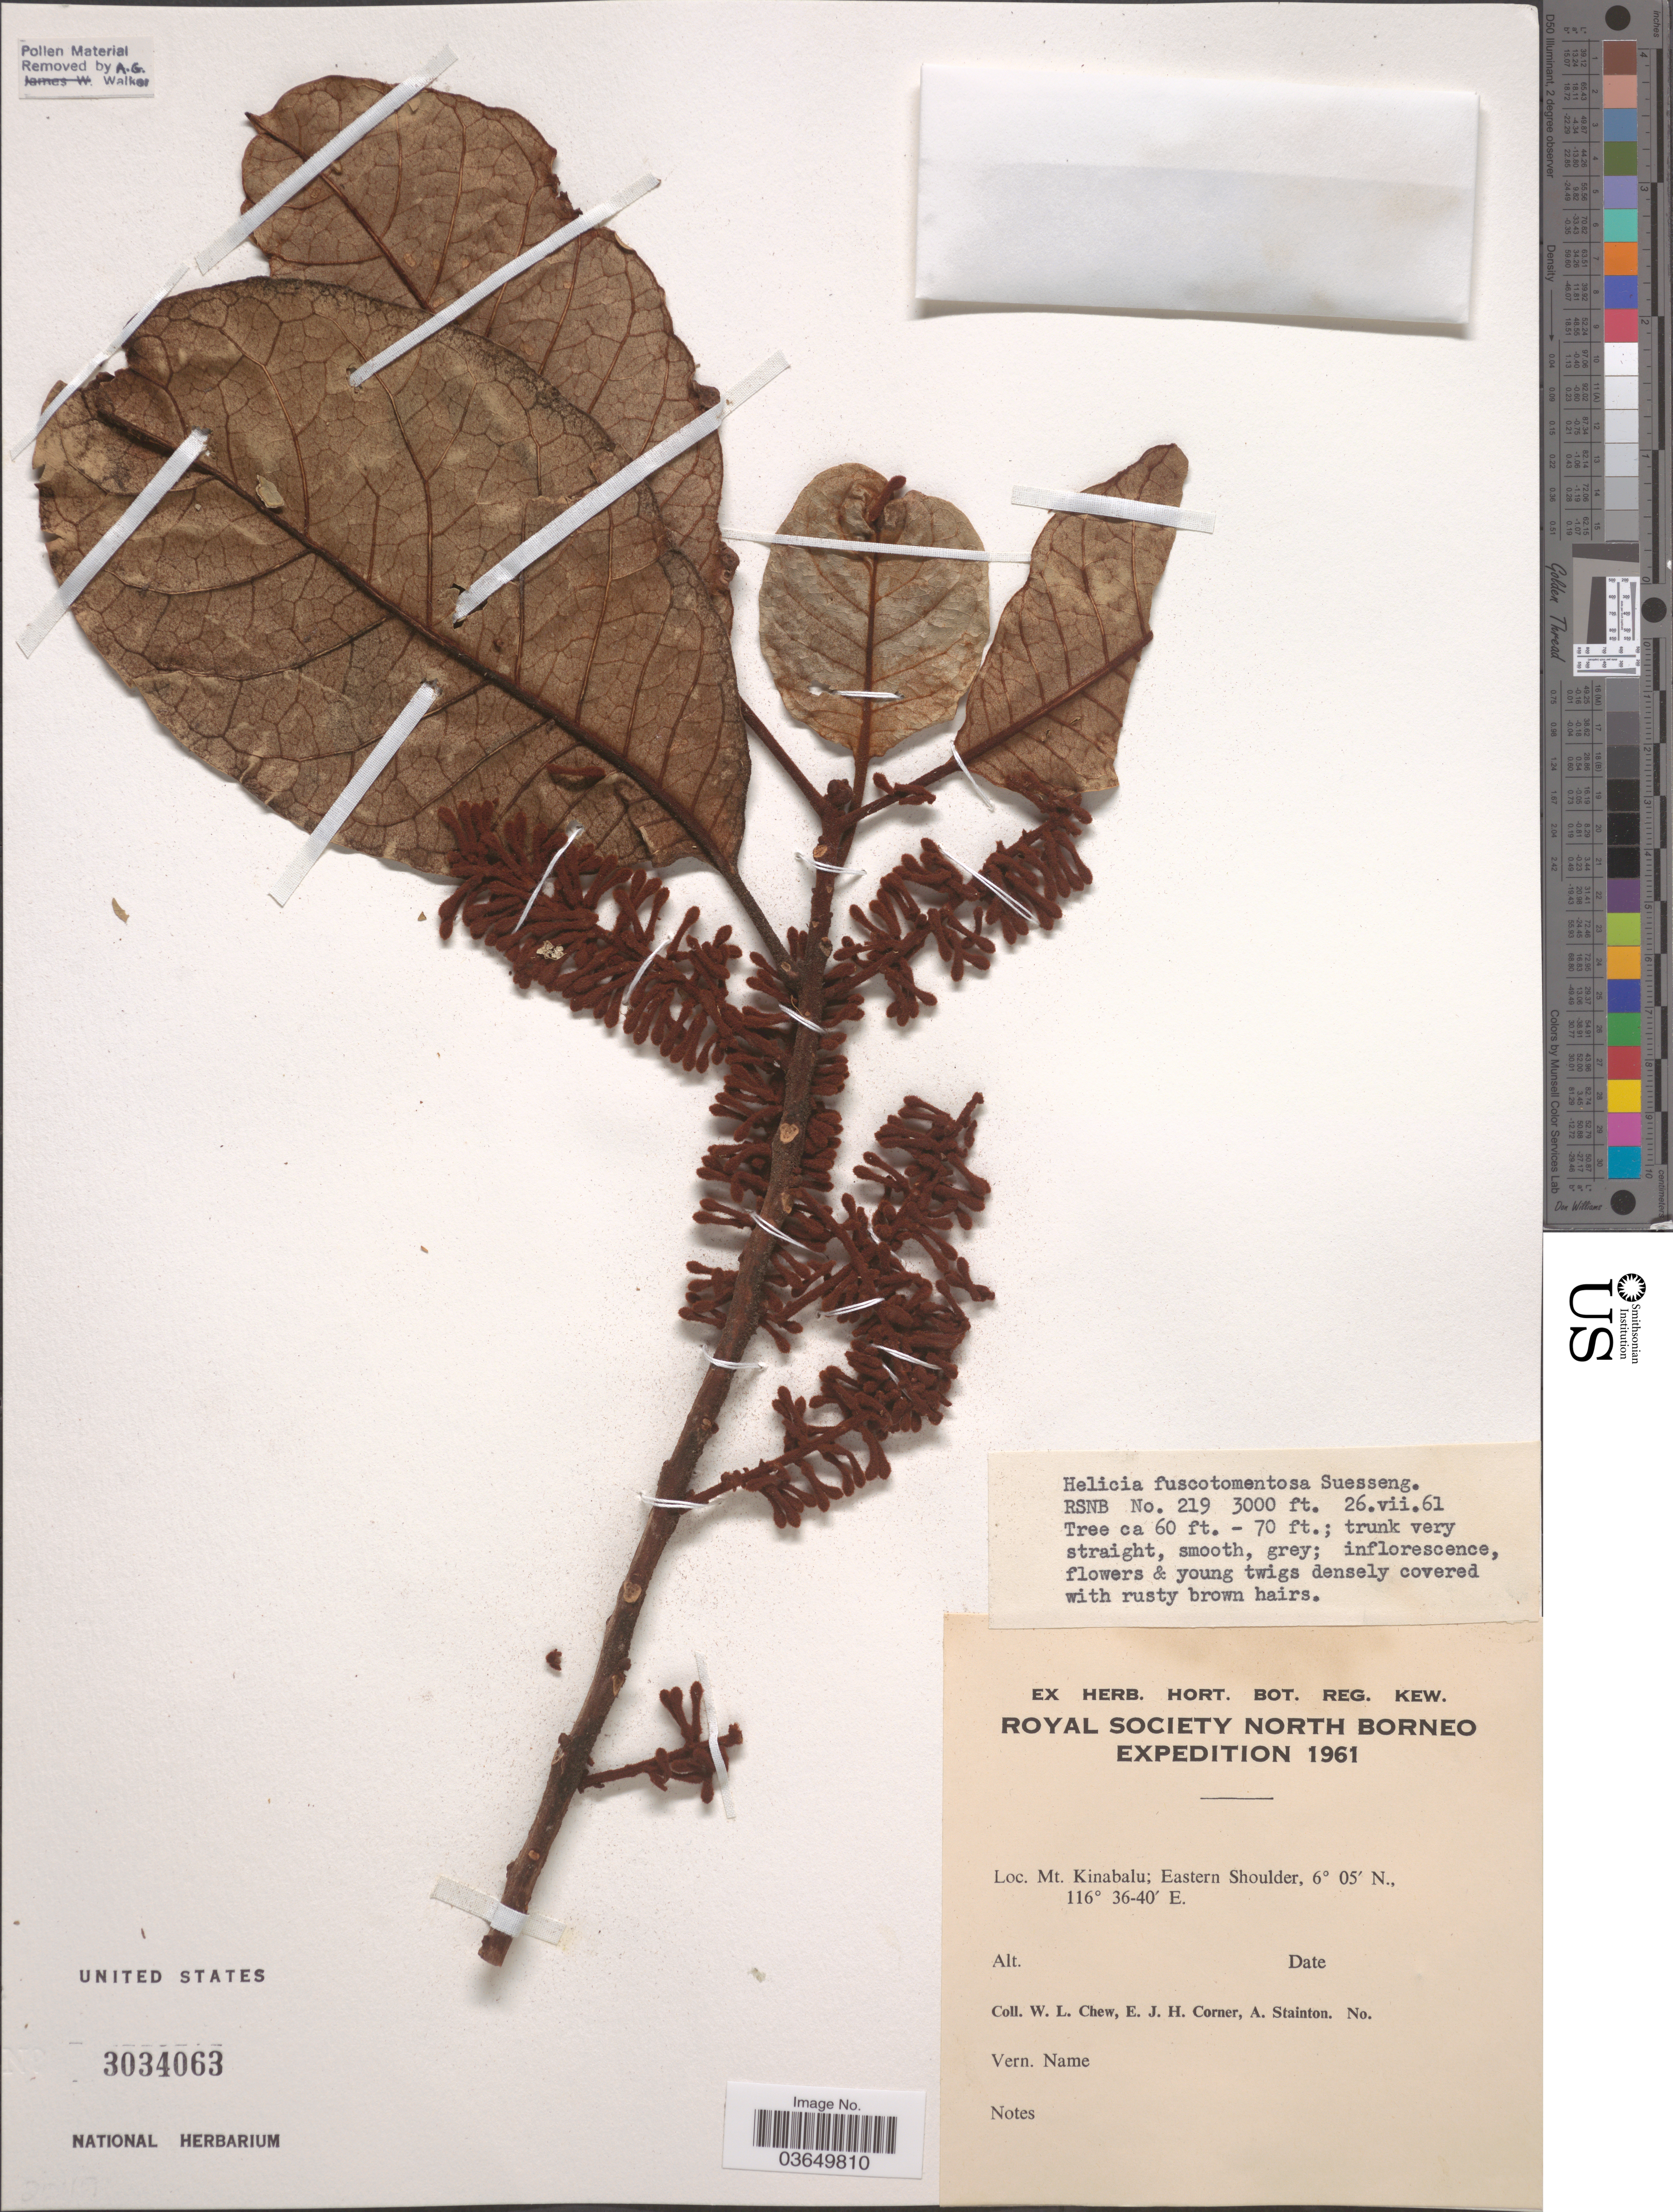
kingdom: Plantae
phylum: Tracheophyta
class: Magnoliopsida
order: Proteales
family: Proteaceae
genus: Helicia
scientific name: Helicia fuscotomentosa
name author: Suess.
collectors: W. Chew, E. Corner & A. Stainton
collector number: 219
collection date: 1961-07-26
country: Malaysia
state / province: Sabah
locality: North Borneo. Mt. Kinabalu; Eastern Shoulder.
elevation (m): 914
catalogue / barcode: US 3034063